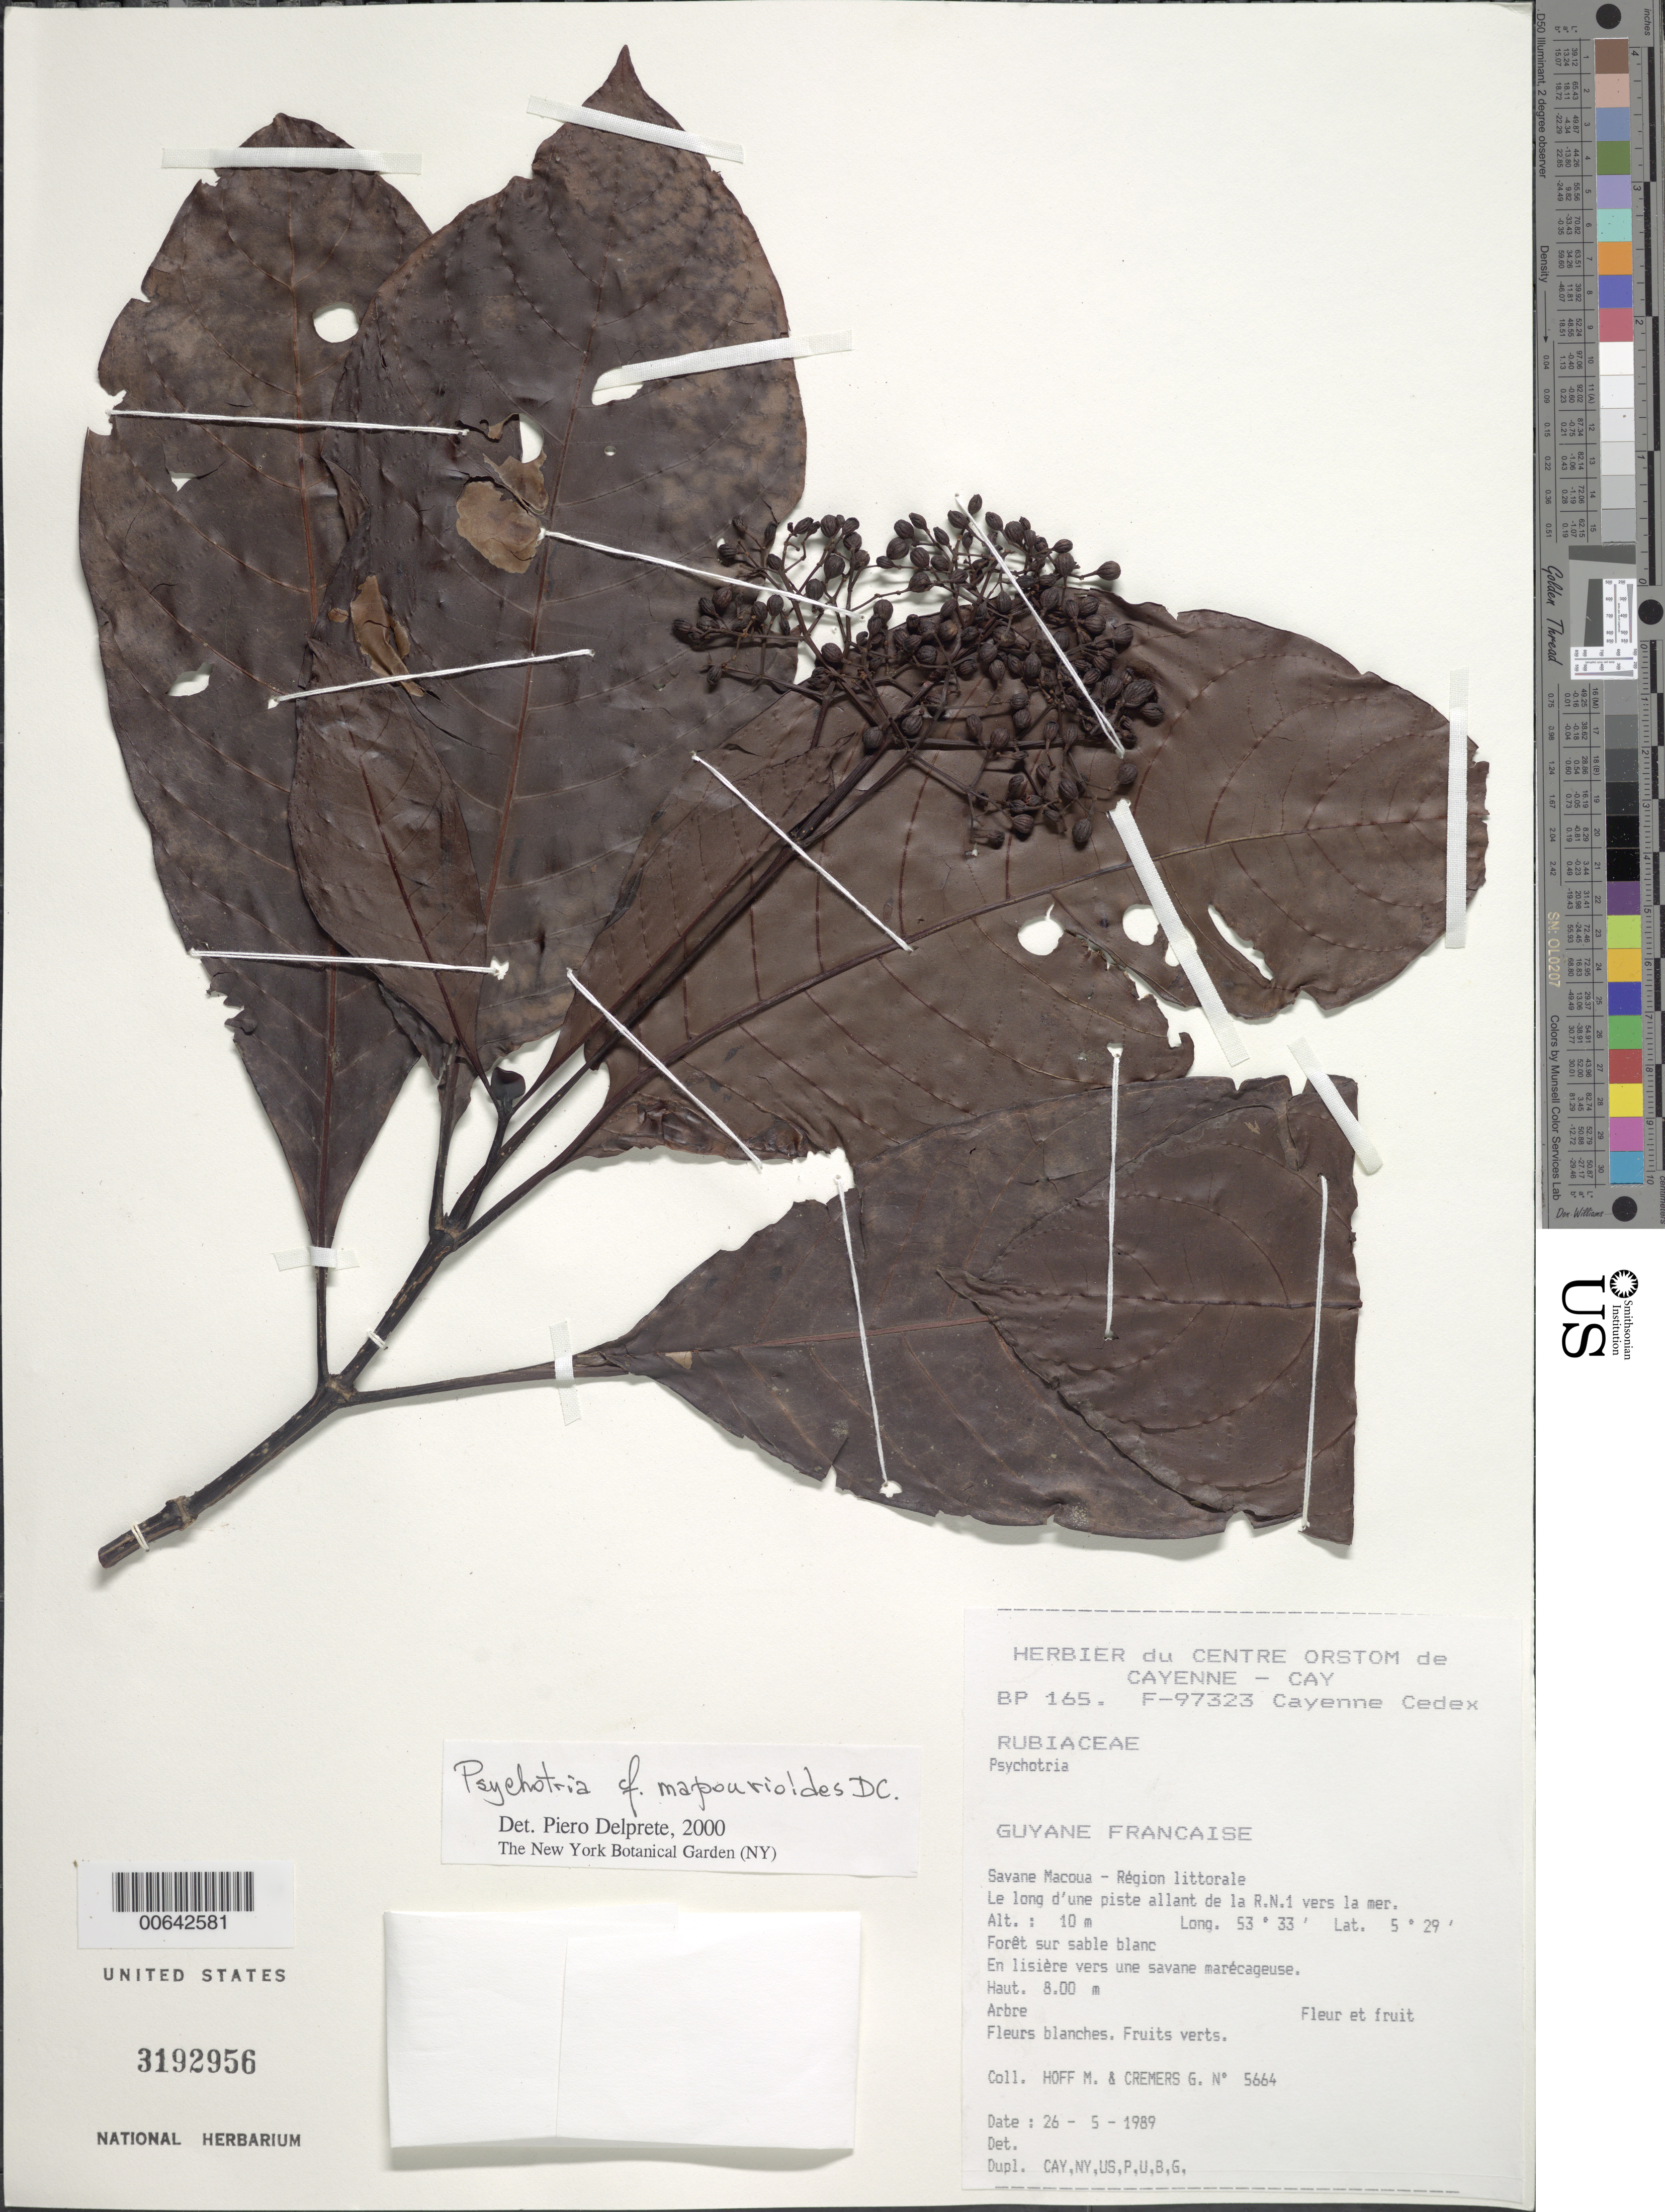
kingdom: Plantae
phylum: Tracheophyta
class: Magnoliopsida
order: Gentianales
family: Rubiaceae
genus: Psychotria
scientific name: Psychotria mapourioides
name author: DC.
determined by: Delprete, P. G., Herb. de Guyane Cay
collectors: M. Hoff & G. Cremers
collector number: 5664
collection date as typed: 26-May-89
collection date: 1989-05-26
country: French Guiana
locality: Savane Macoua; piste allant de la R.N.1 vers la mer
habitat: Forest on white sand. En lisiere vers une savane marecageuse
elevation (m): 10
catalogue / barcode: US 3192956